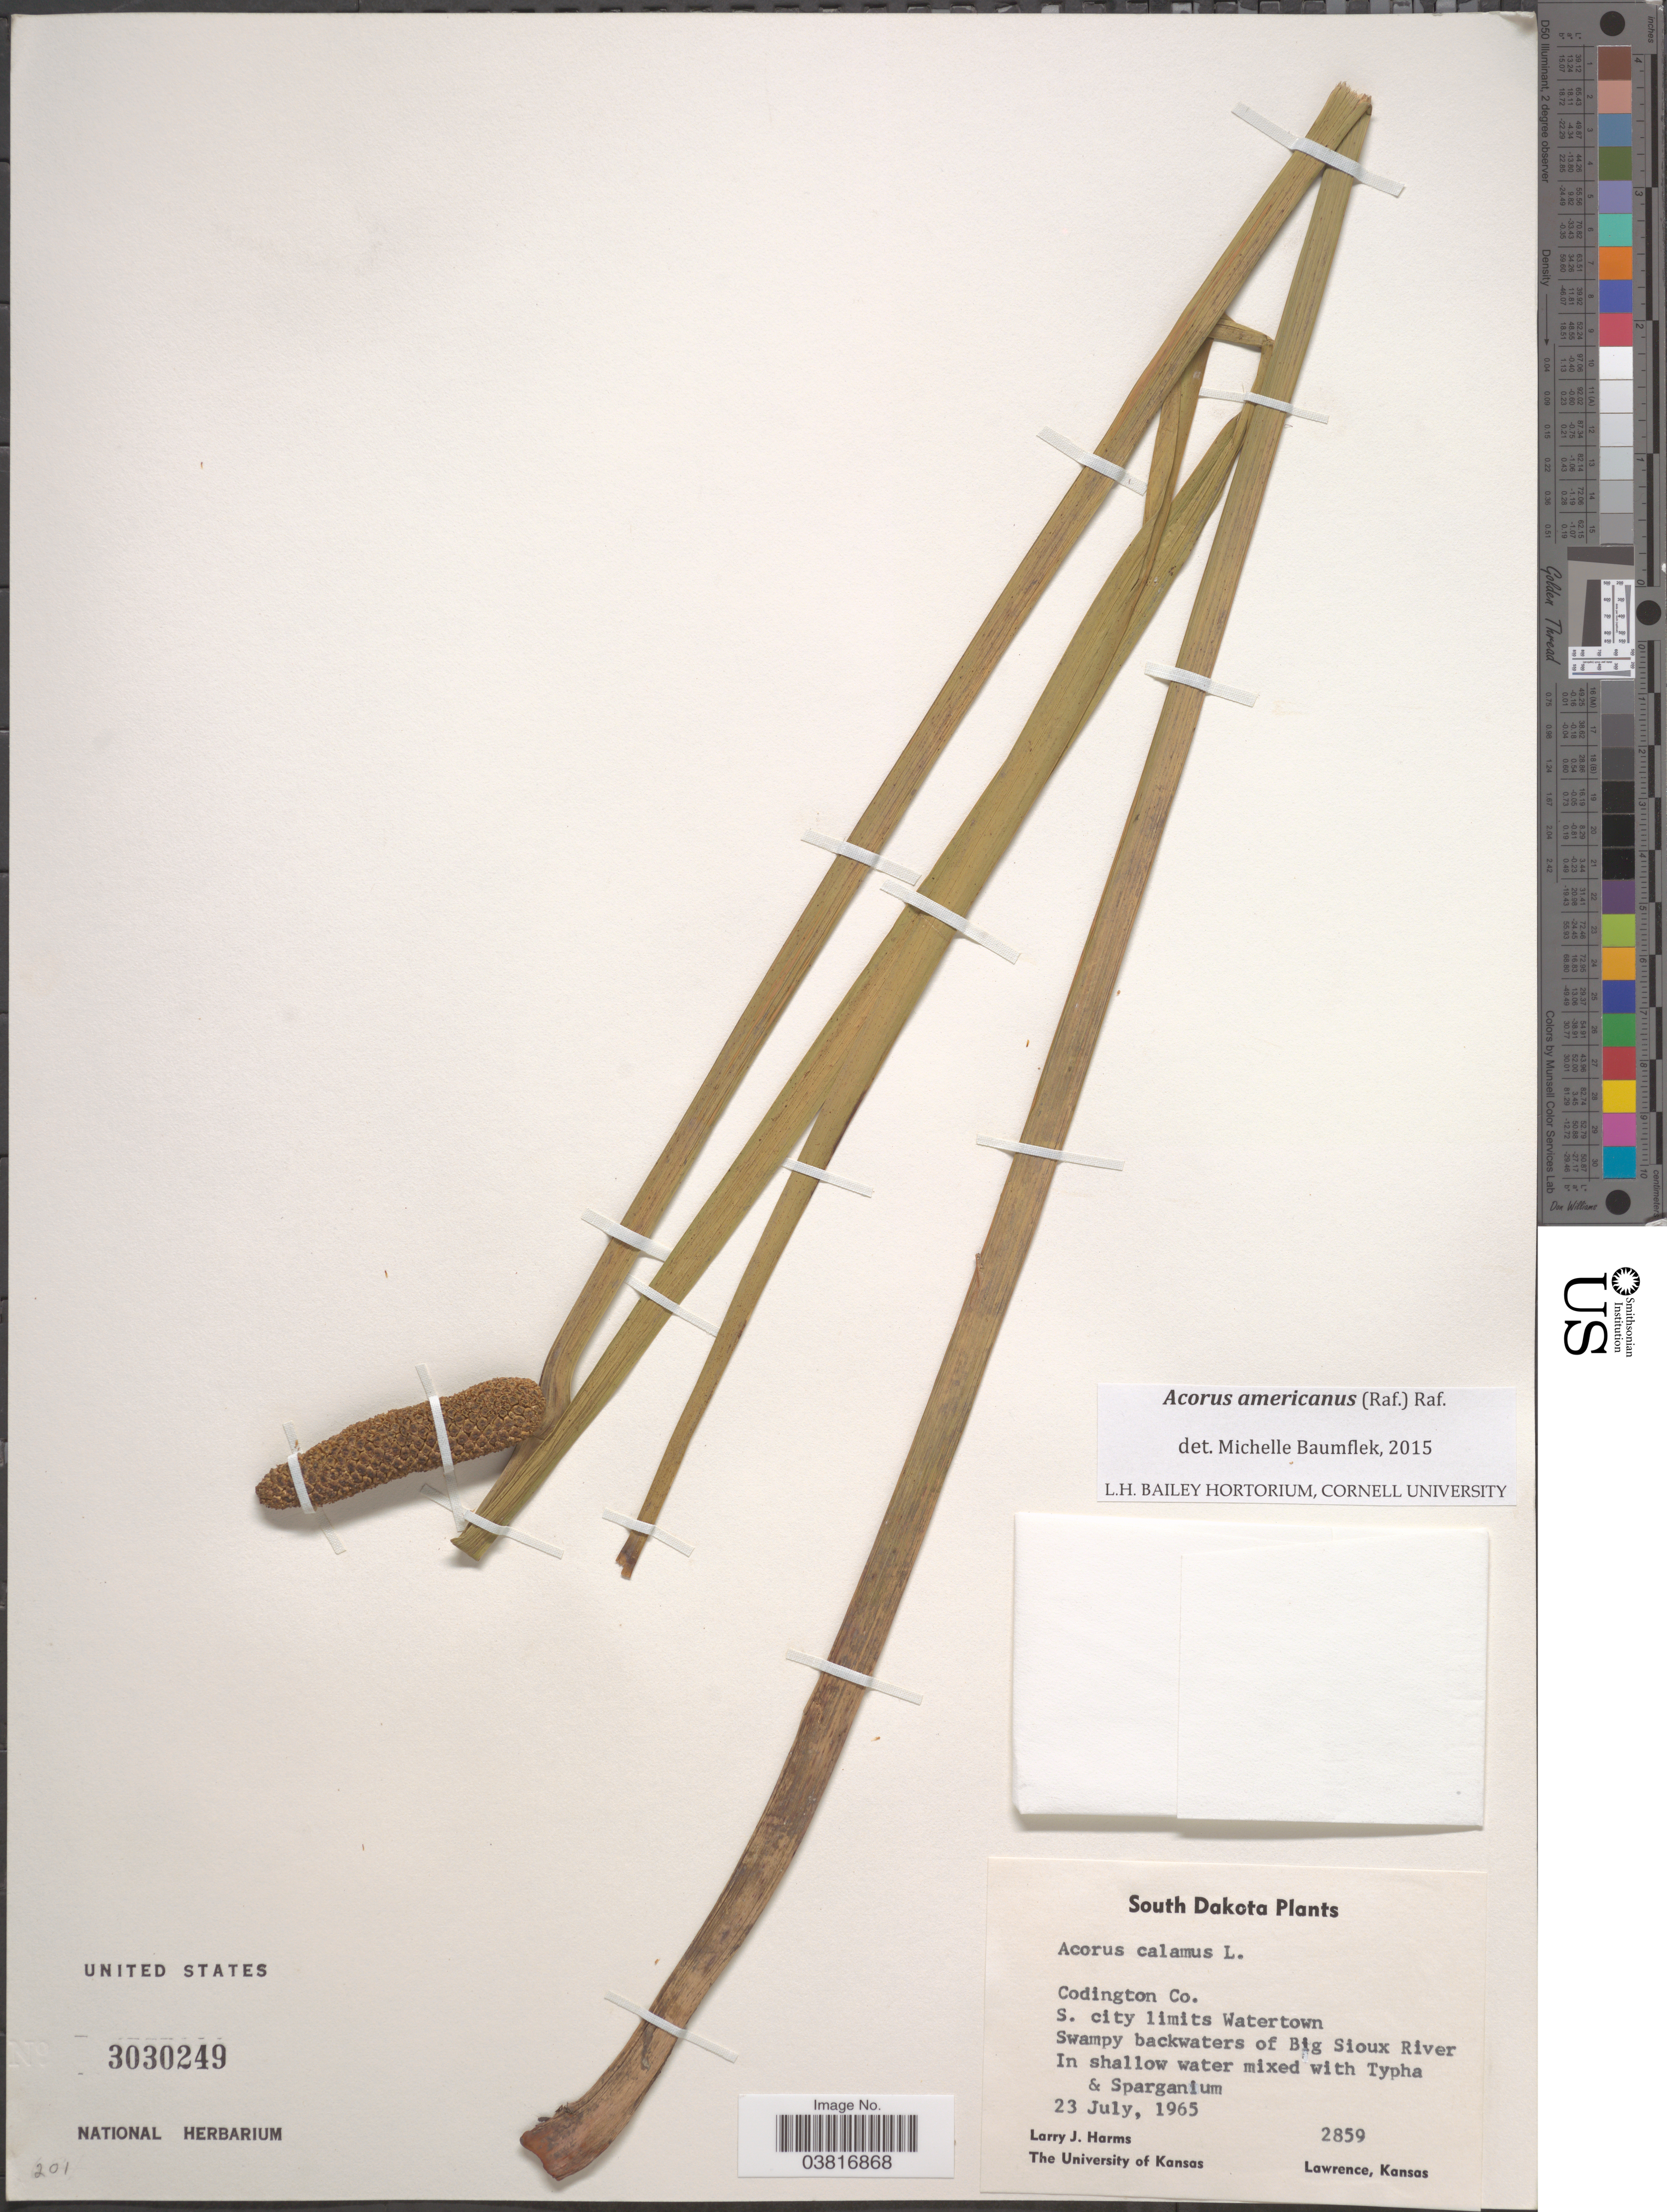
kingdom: Plantae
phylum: Tracheophyta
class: Liliopsida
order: Acorales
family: Acoraceae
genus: Acorus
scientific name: Acorus americanus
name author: (Raf.) Raf.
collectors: L. Harms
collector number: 2859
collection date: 1965-07-23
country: United States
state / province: South Dakota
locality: Codington Co. S. city limits Watertown. Swampy backwaters of Big Sioux River.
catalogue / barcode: US 3030249